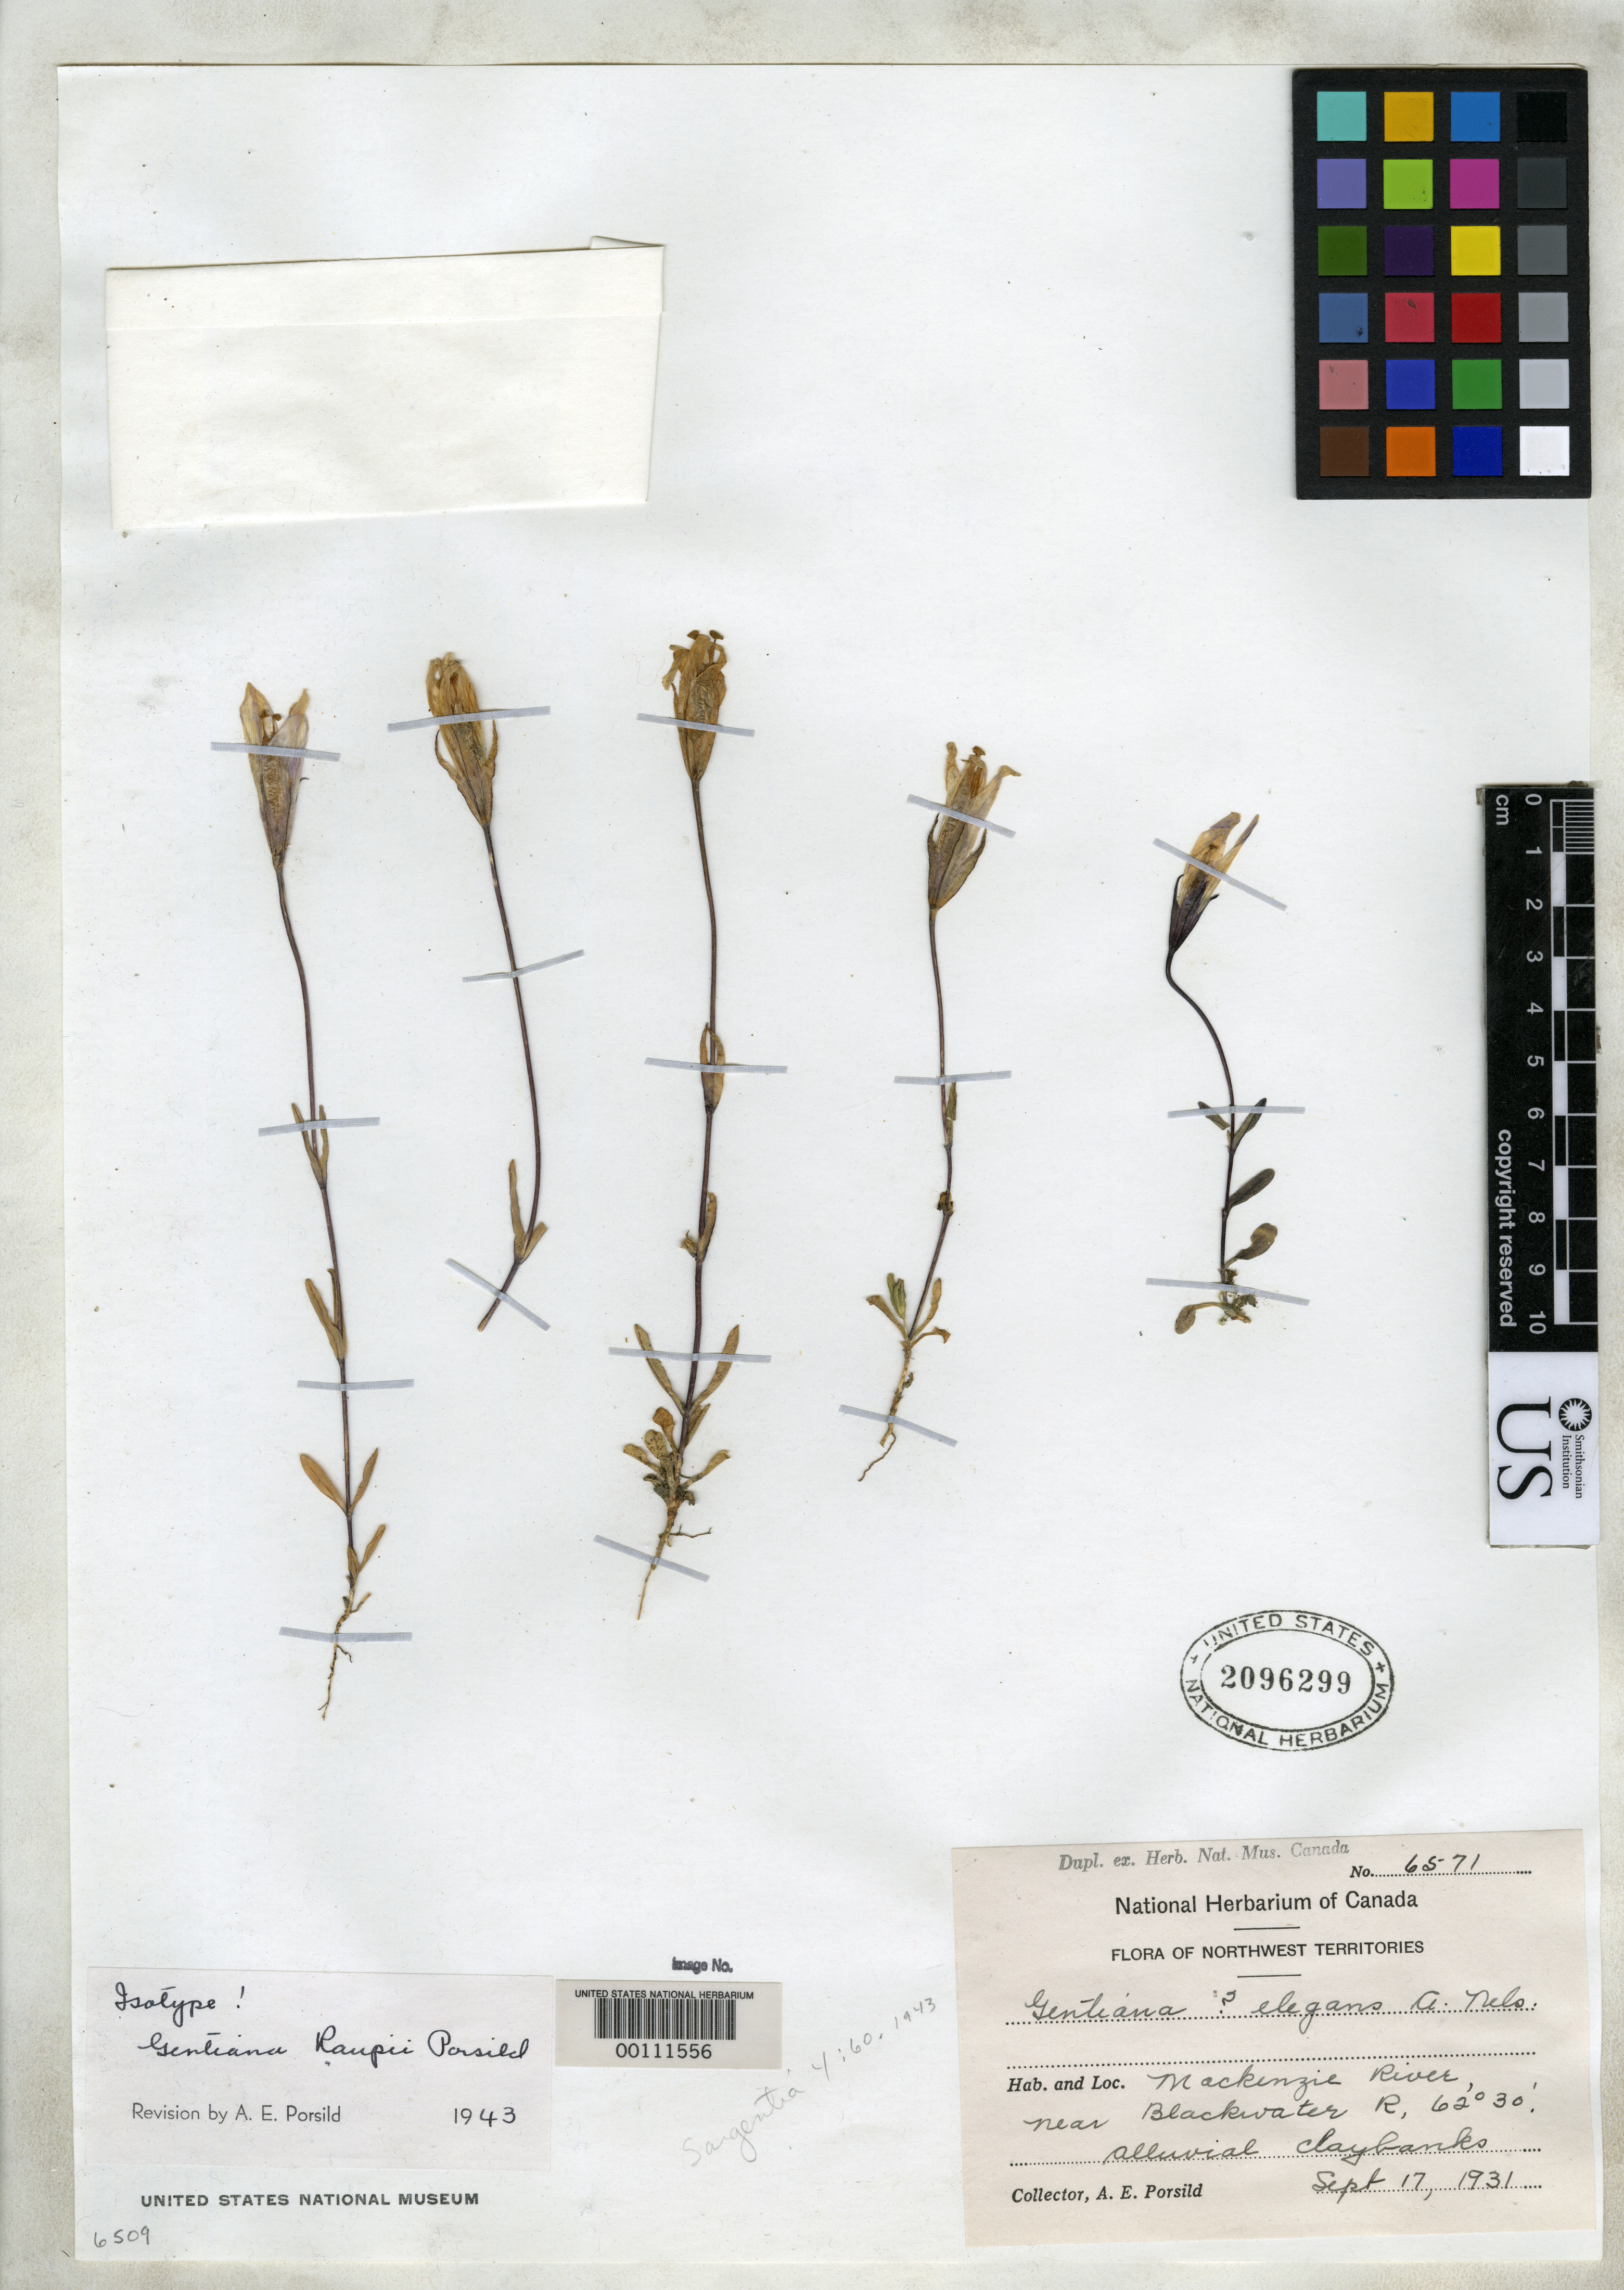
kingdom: Plantae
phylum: Tracheophyta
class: Magnoliopsida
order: Gentianales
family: Gentianaceae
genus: Gentiana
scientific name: Gentiana raupii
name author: A.E. Porsild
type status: Isotype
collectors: A. E. Porsild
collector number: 6571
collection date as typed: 17 Sep 1931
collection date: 1931-09-17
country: Canada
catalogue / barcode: US 2096299